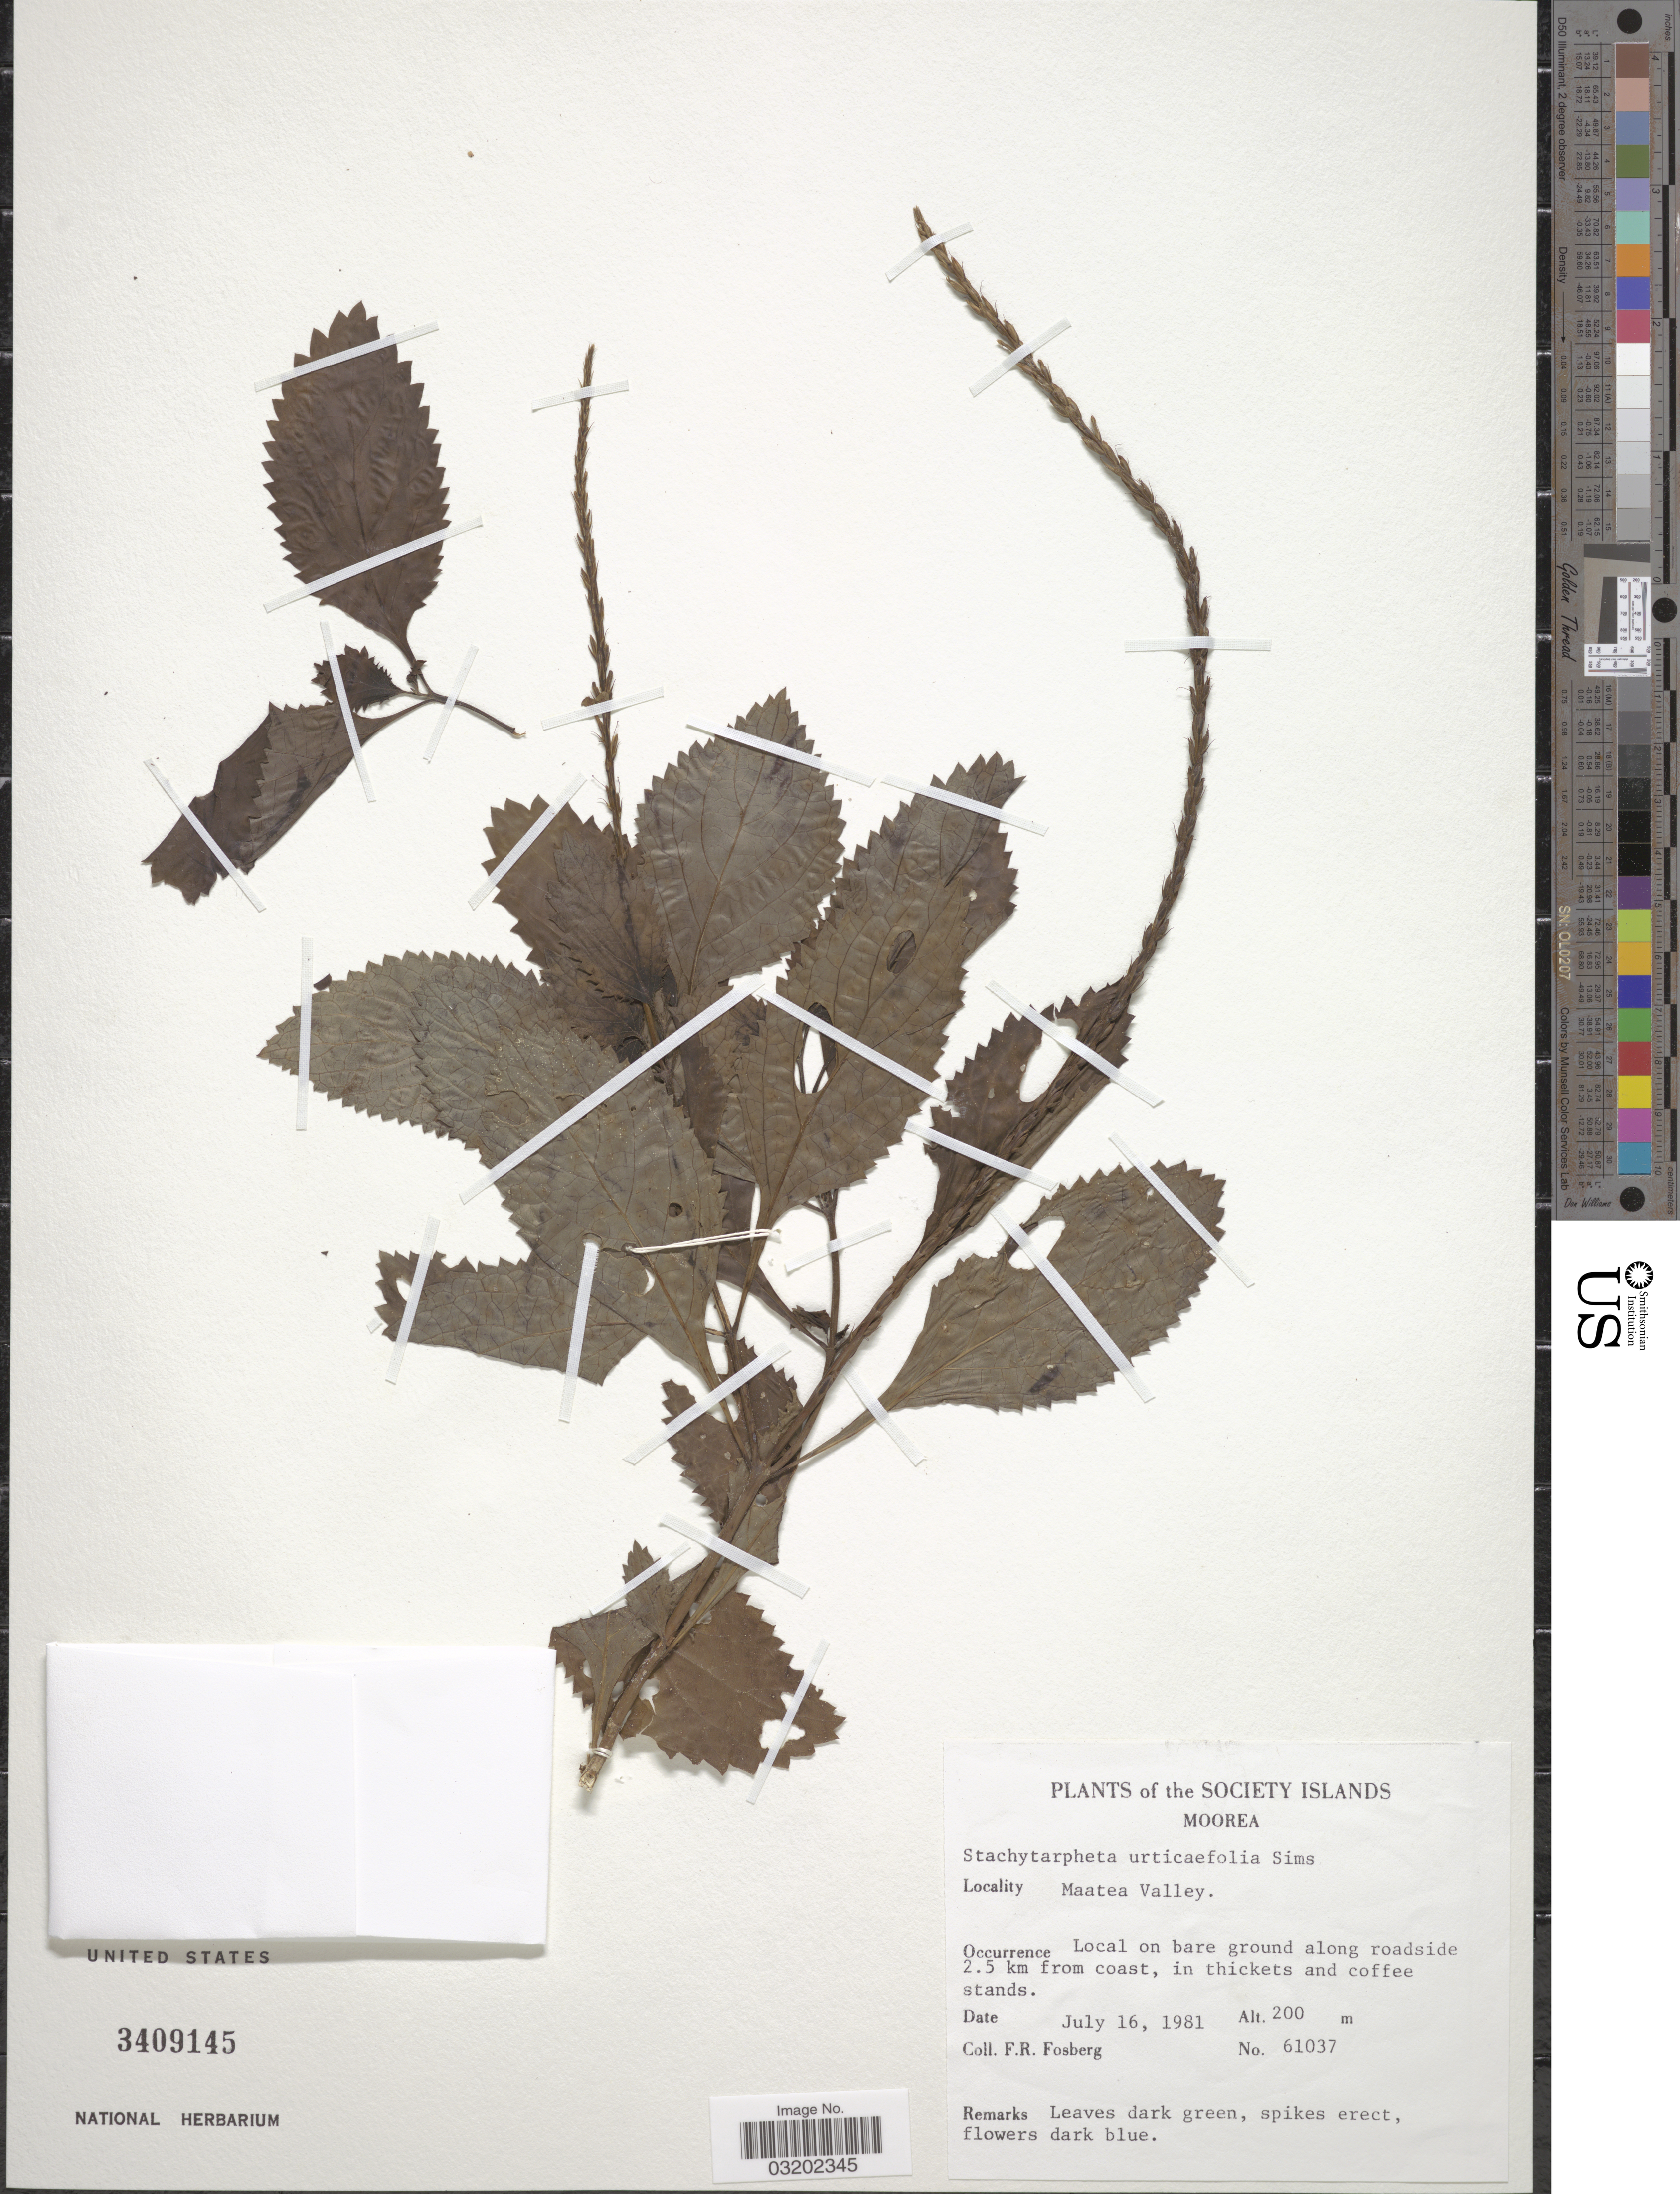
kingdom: Plantae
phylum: Tracheophyta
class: Magnoliopsida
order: Lamiales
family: Verbenaceae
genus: Stachytarpheta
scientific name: Stachytarpheta urticifolia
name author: Sims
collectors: F. R. Fosberg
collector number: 61037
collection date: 1981-07-16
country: French Polynesia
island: Moorea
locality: The Society Islands, Moorea. Maatea Valley. Local on bare ground along roadside 2.5 km from coast.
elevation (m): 200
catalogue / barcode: US 3409145